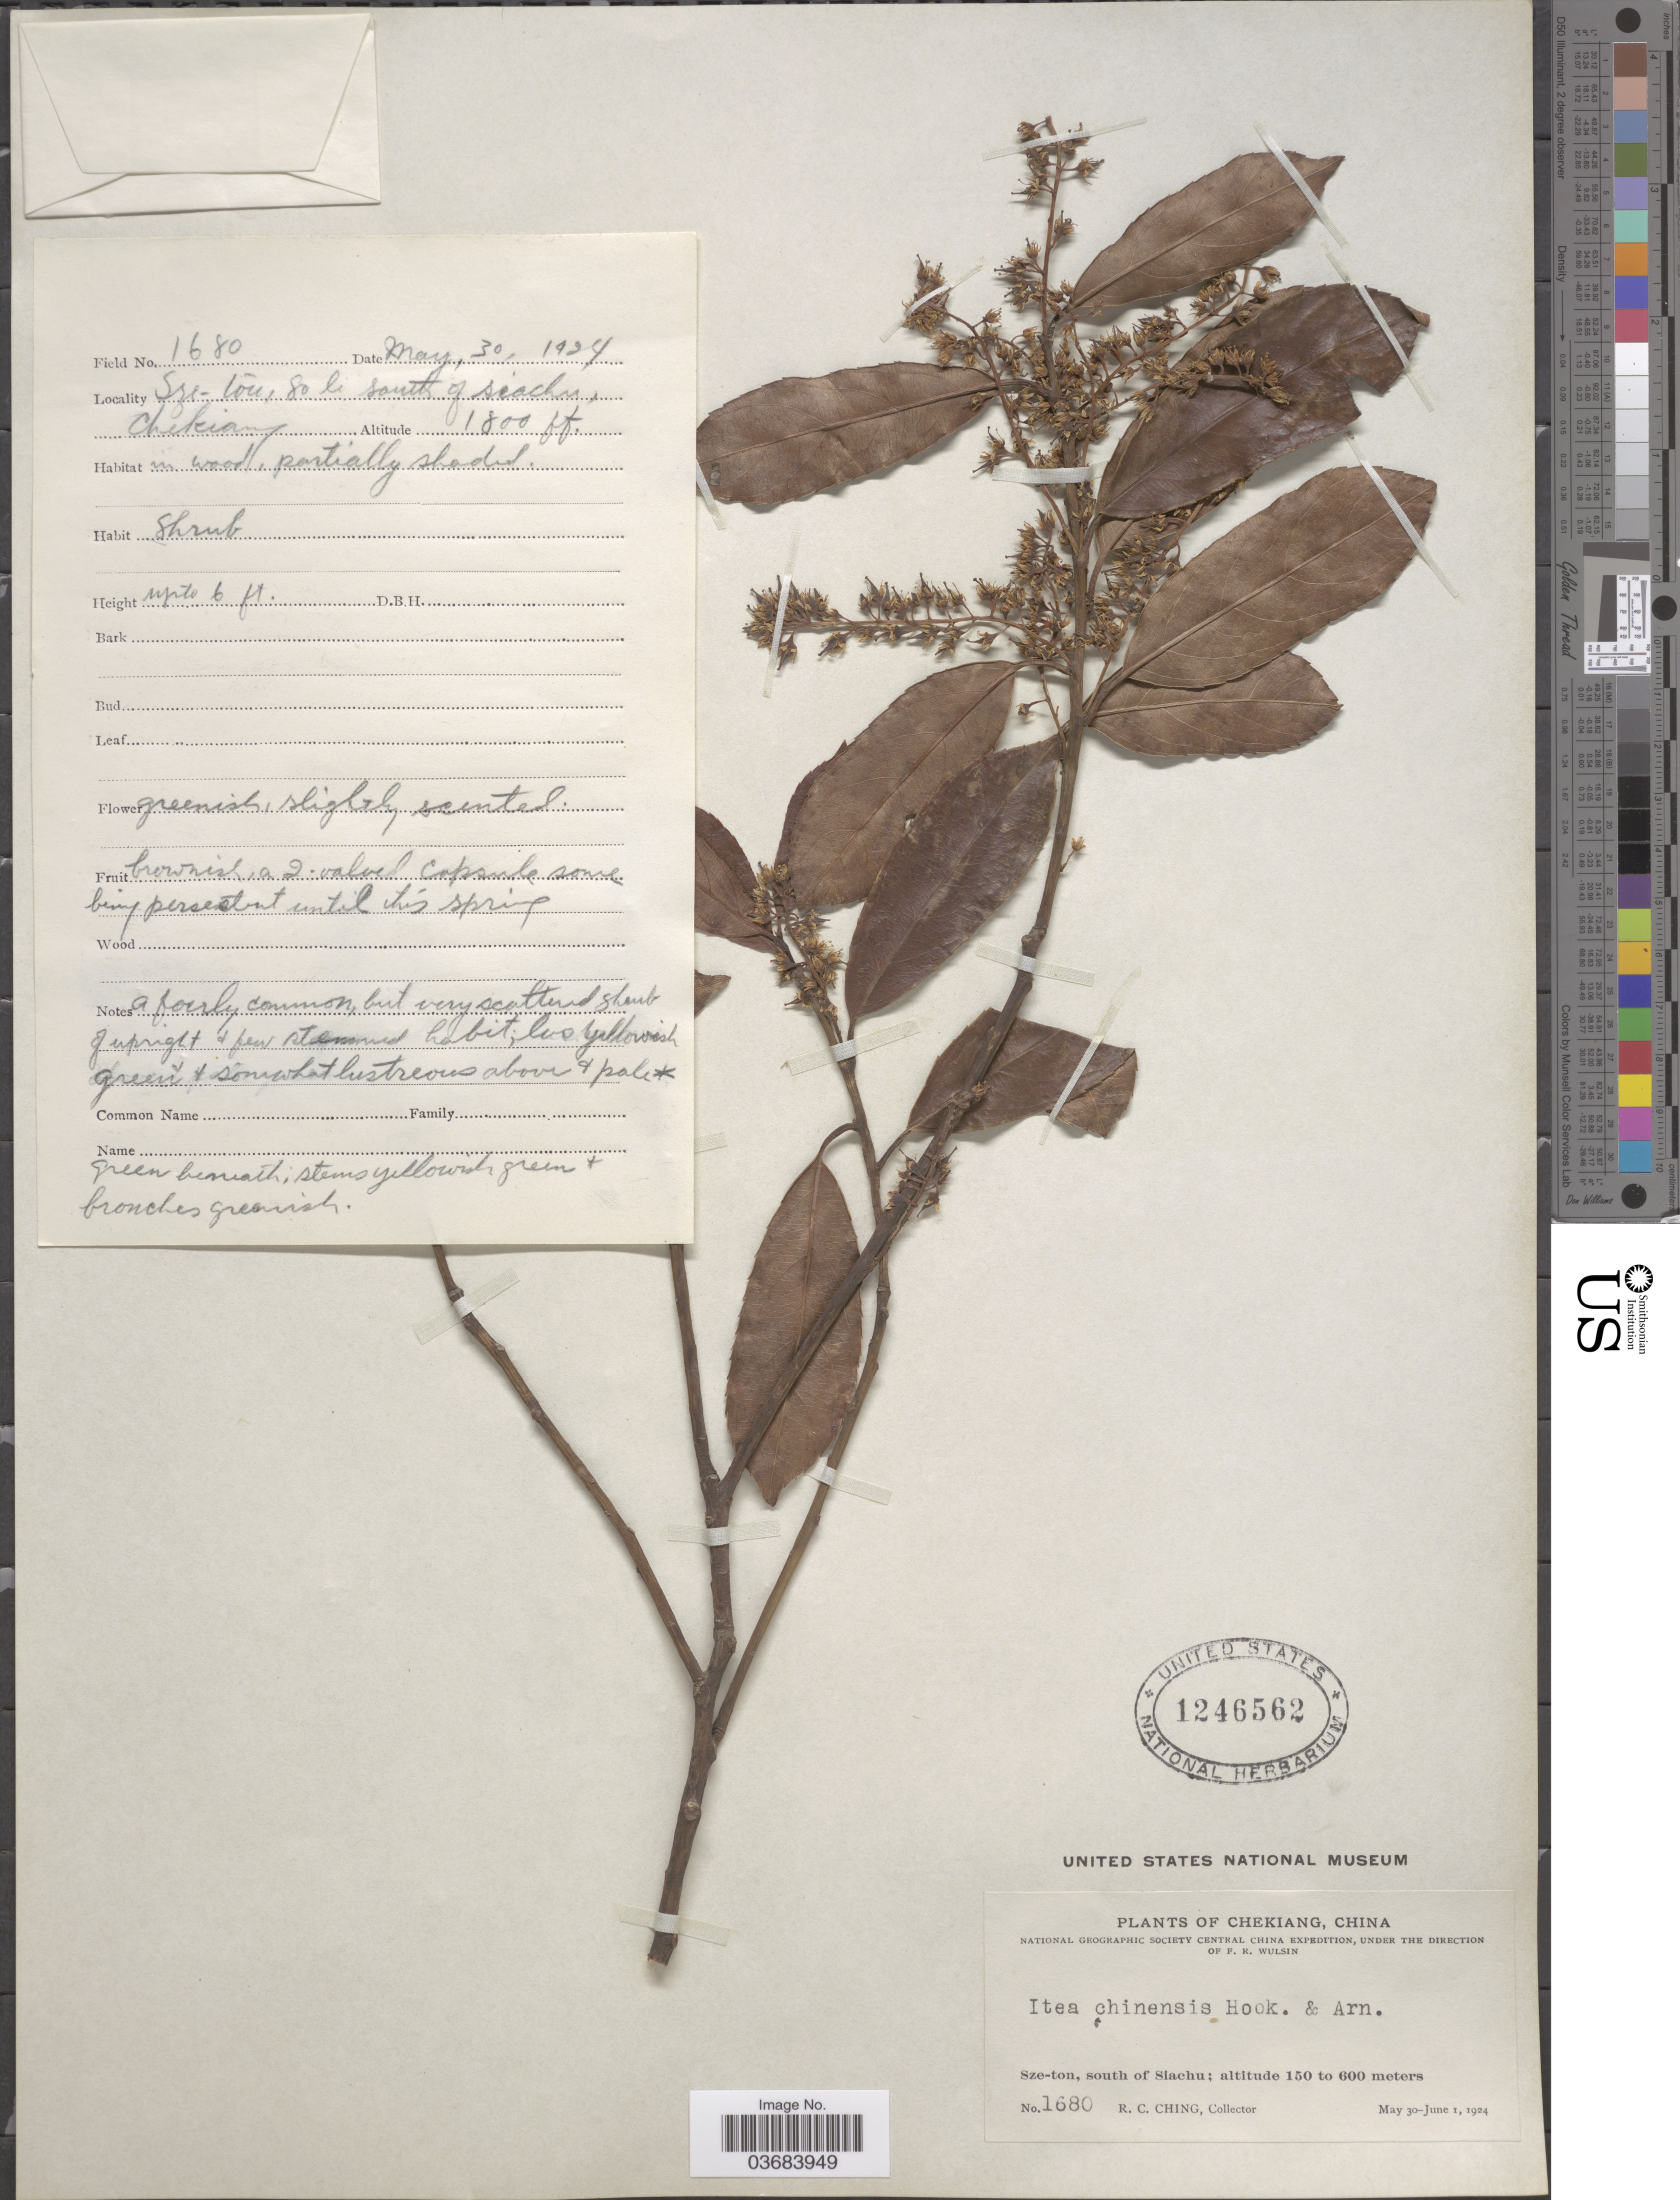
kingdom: Plantae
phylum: Tracheophyta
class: Magnoliopsida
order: Saxifragales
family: Iteaceae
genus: Itea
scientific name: Itea chinensis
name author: W. Hook. & H.J. Arn.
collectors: R. C. Ching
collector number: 1680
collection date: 1924-05-30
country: China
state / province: Zhejiang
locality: Chekiang. National Geographic Society Central China Expedition. Sze-ton, south of Siachu.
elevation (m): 549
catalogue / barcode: US 1246562